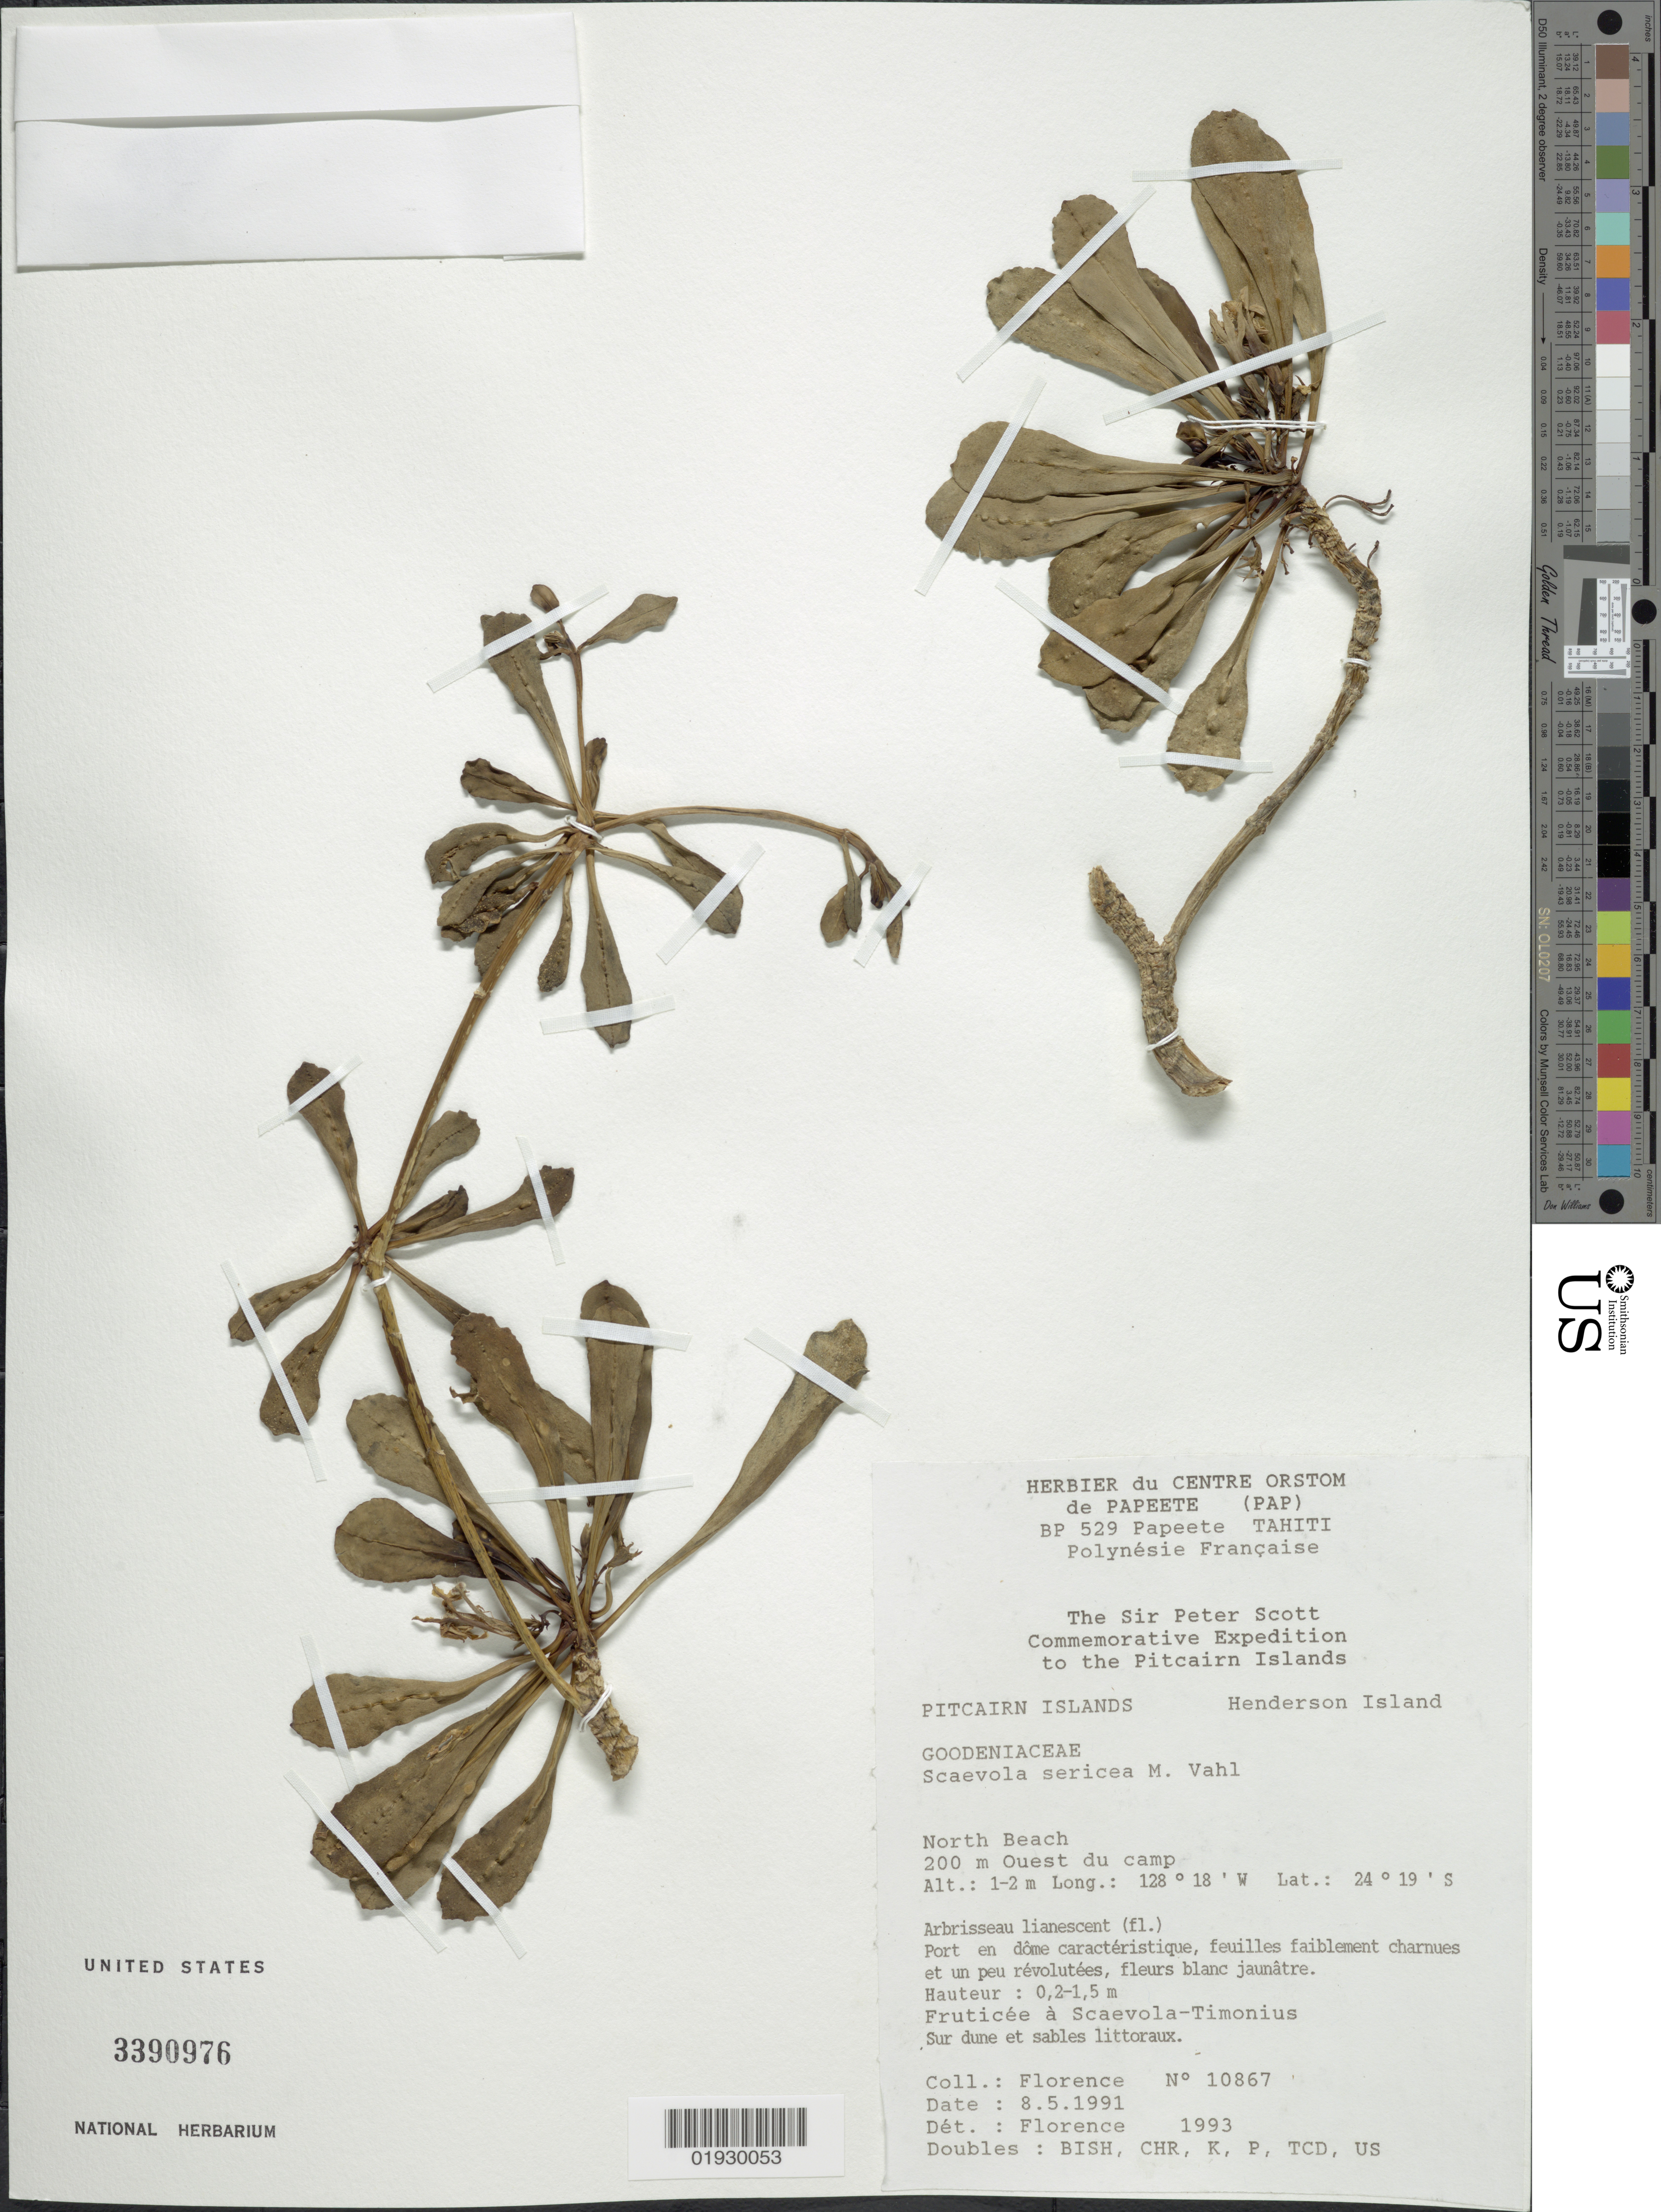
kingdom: Plantae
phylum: Tracheophyta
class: Magnoliopsida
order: Asterales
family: Goodeniaceae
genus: Scaevola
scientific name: Scaevola taccada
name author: (Gaertn.) Roxb.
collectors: -. Florence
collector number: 10867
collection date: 1991-05-08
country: Pitcairn Islands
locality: Henderson Island, North Beach, 200 m Ouest du camp.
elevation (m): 1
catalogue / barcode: US 3390976